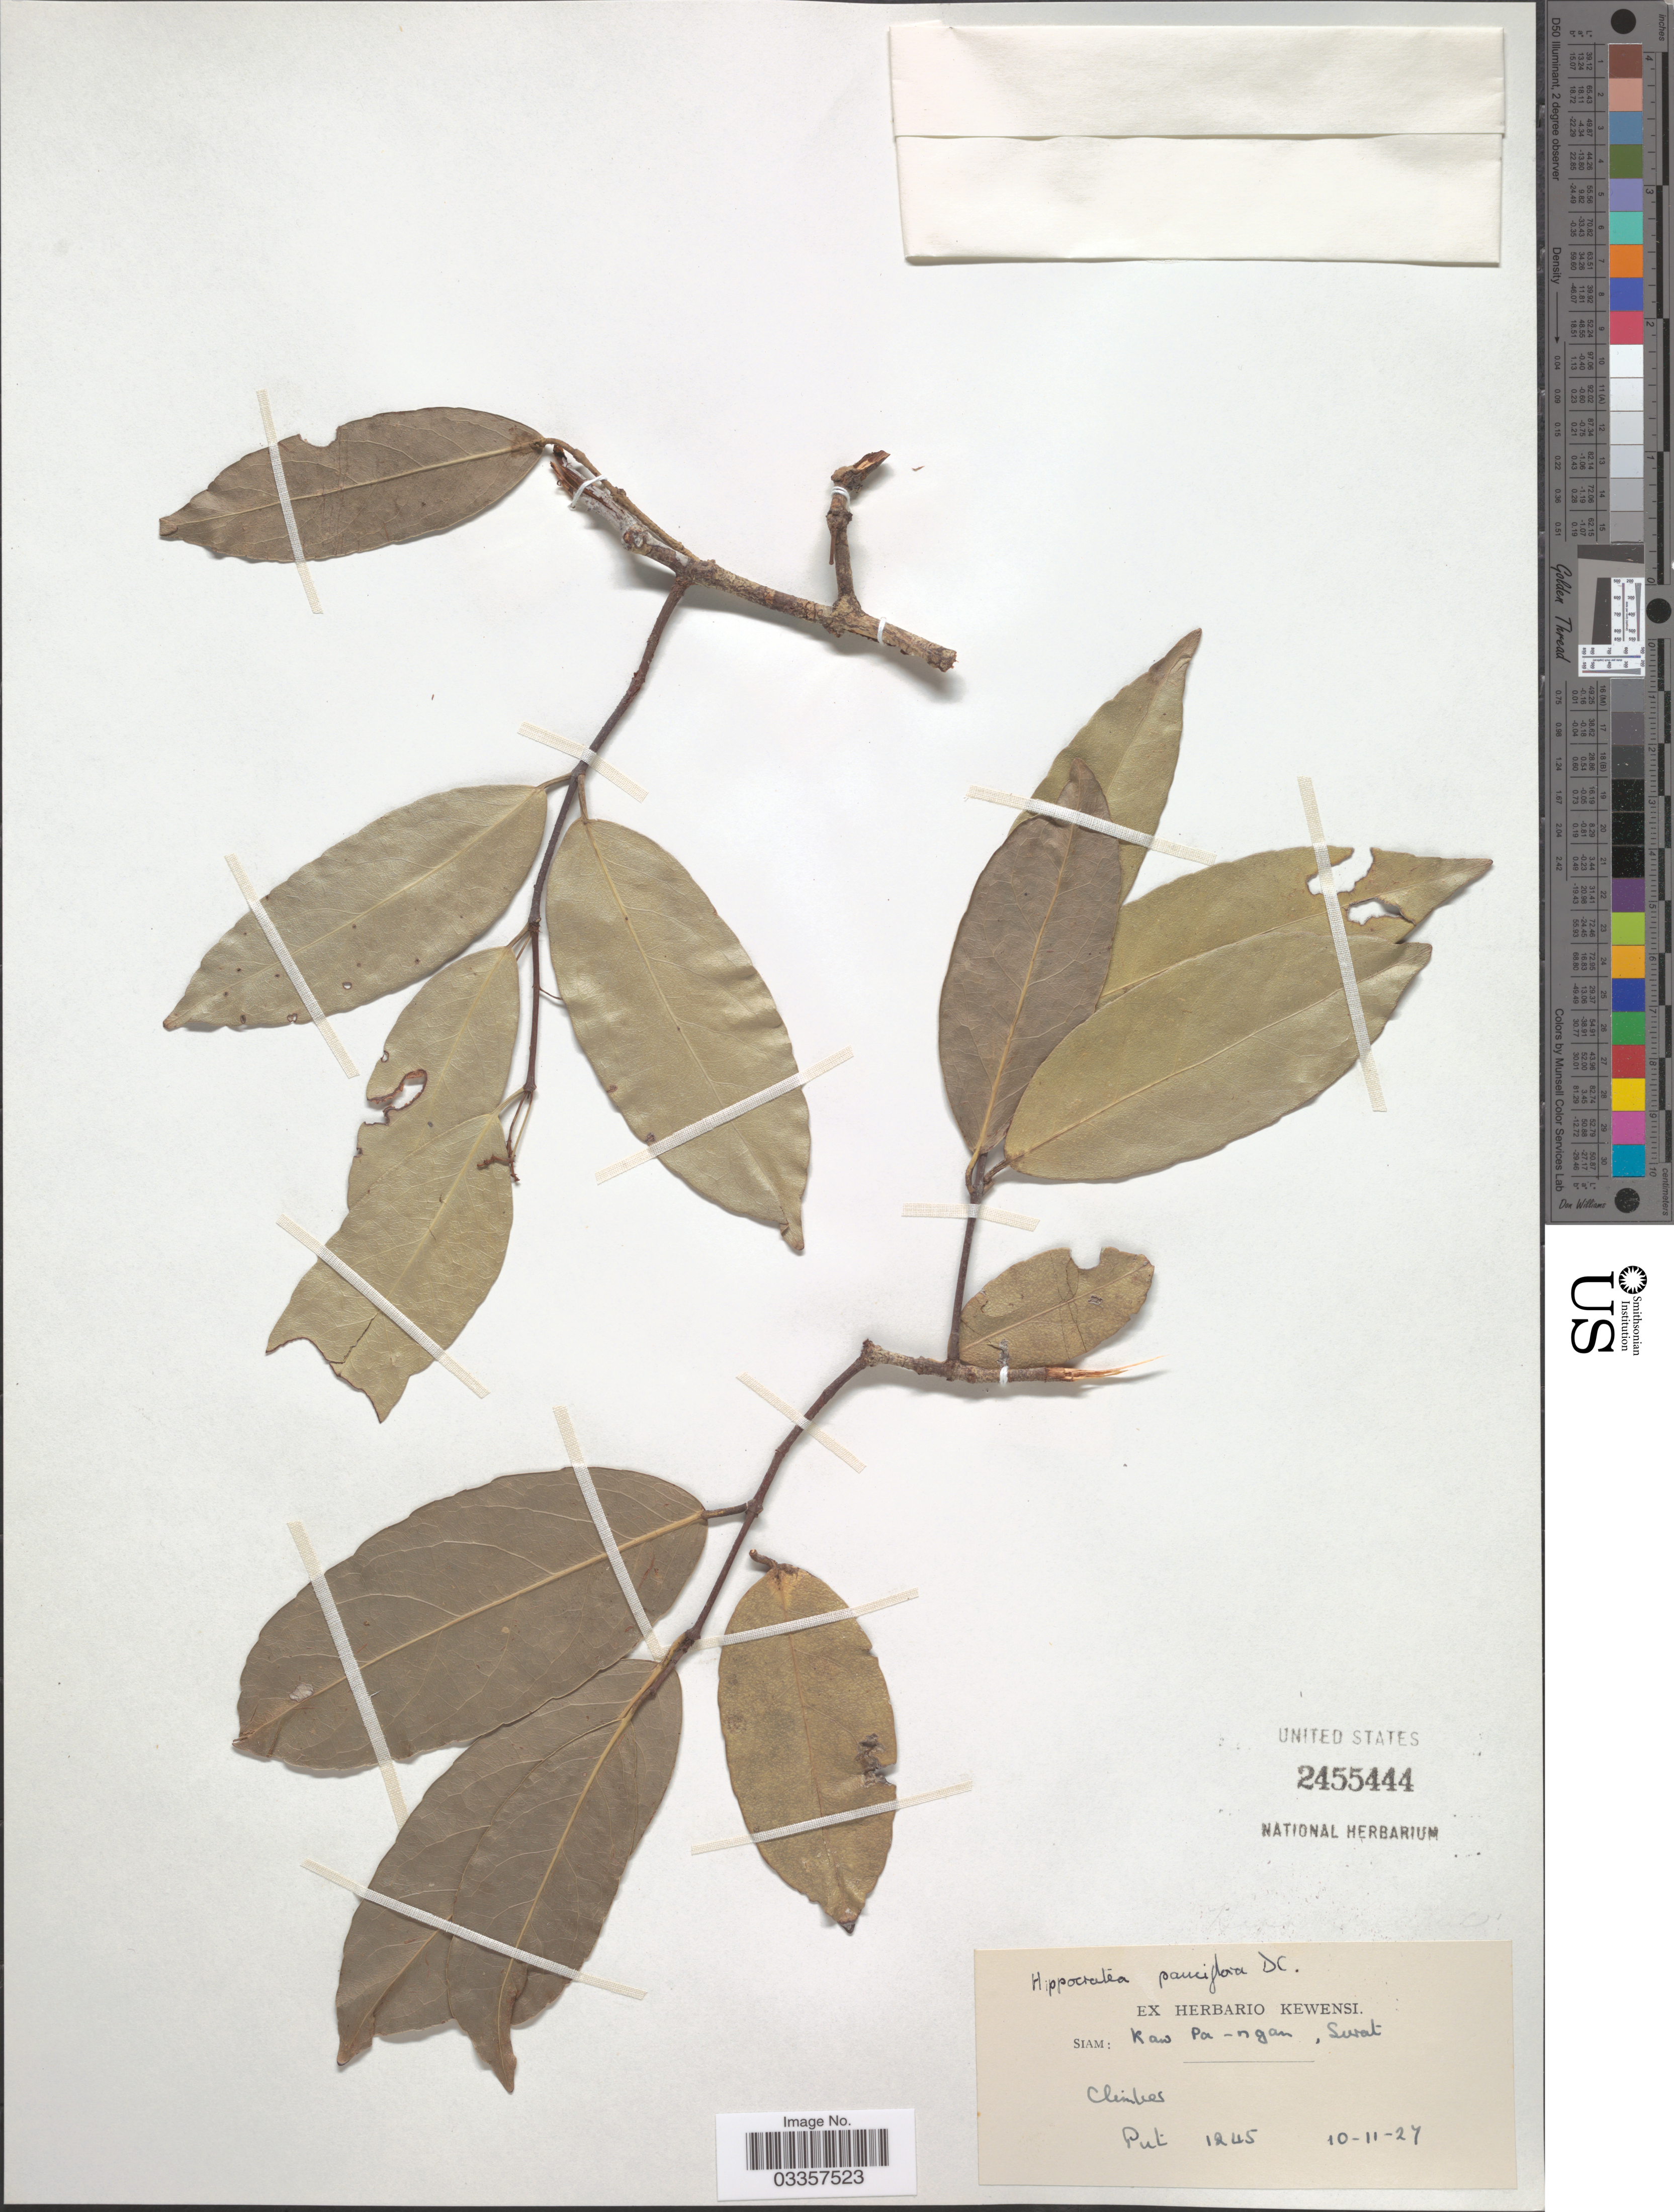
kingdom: Plantae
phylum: Tracheophyta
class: Magnoliopsida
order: Celastrales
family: Celastraceae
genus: Hippocratea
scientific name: Hippocratea pauciflora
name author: Rose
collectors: -. Put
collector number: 1245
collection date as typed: Transcribed d/m/y: 10/11/27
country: Thailand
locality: Siam: Kaw Pa-ngan, Surat.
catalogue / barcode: US 2455444